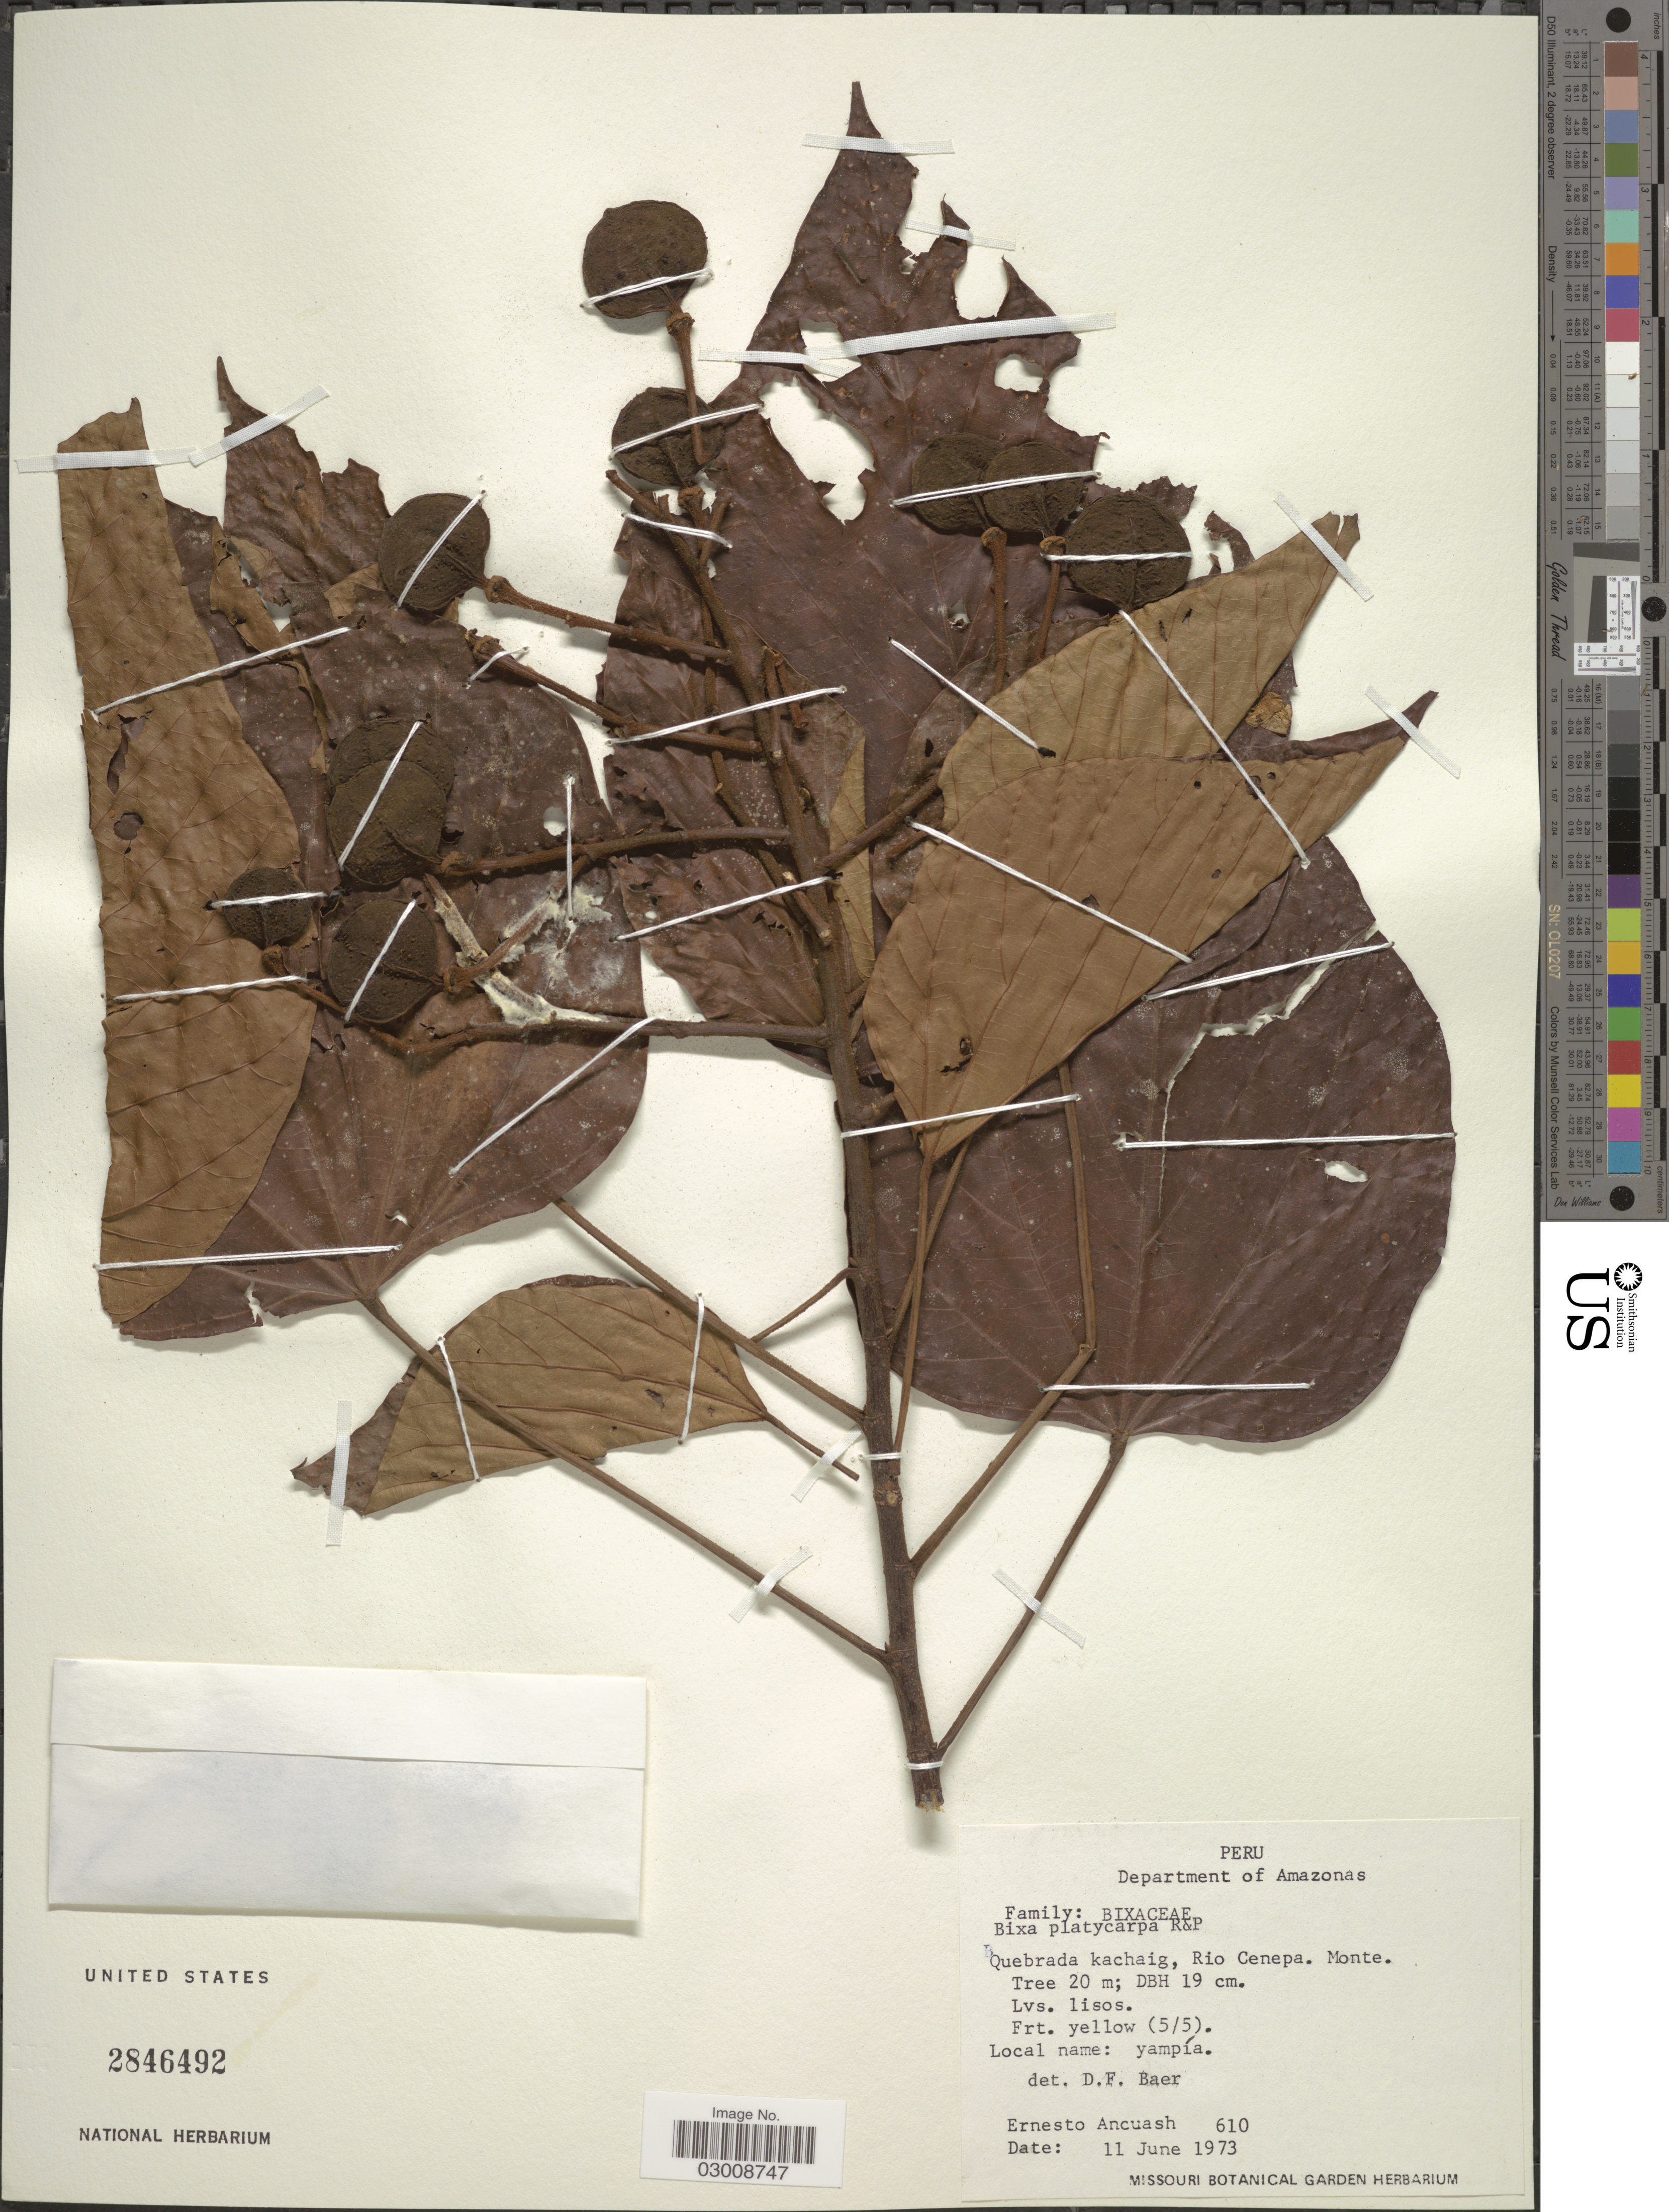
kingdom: Plantae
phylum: Tracheophyta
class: Magnoliopsida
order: Malvales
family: Bixaceae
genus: Bixa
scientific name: Bixa platycarpa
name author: Ruiz & Pav.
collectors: E. Ancuash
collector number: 610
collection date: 1973-06-11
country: Peru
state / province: Amazonas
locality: Department of Amazonas, Quebrada kachaig, Rio Cenepa, Monte.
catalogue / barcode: US 2846492